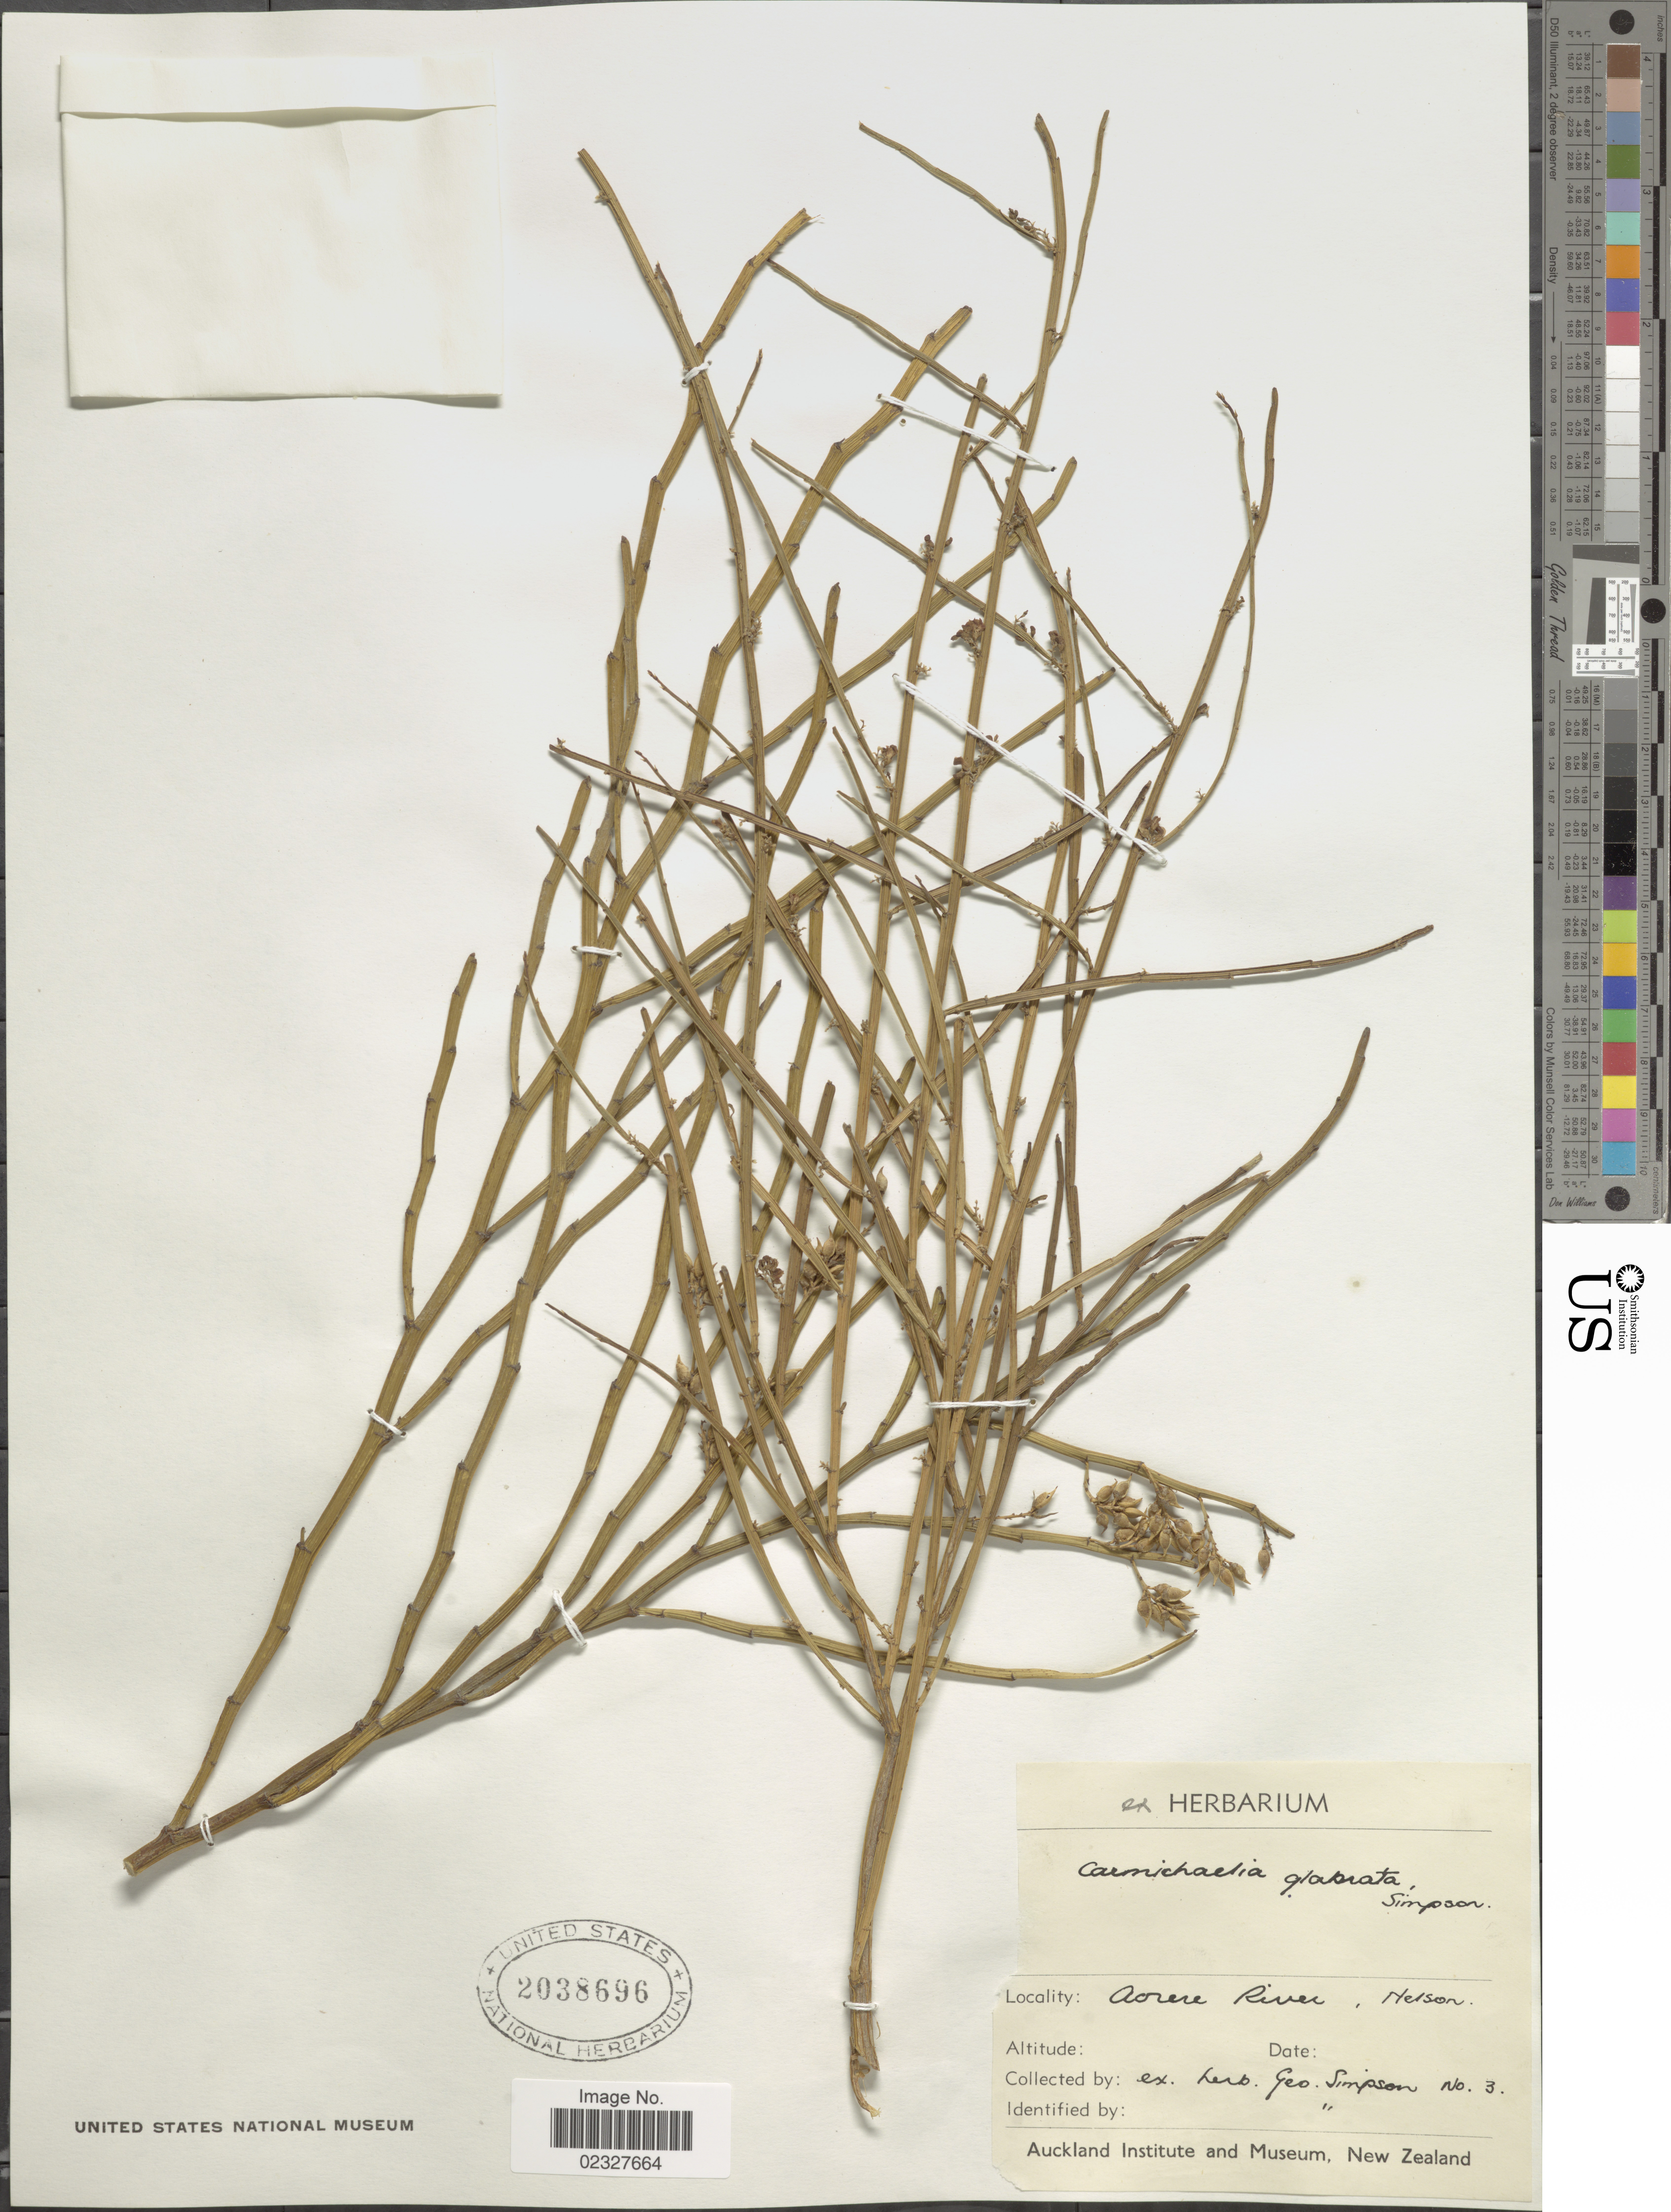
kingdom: Plantae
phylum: Tracheophyta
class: Magnoliopsida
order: Fabales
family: Fabaceae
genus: Carmichaelia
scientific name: Carmichaelia glabrata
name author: G. Simpson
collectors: ex herb. Geo. Simpson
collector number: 3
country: New Zealand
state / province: Nelson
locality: Aorere River, Nelson.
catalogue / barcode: US 2038696